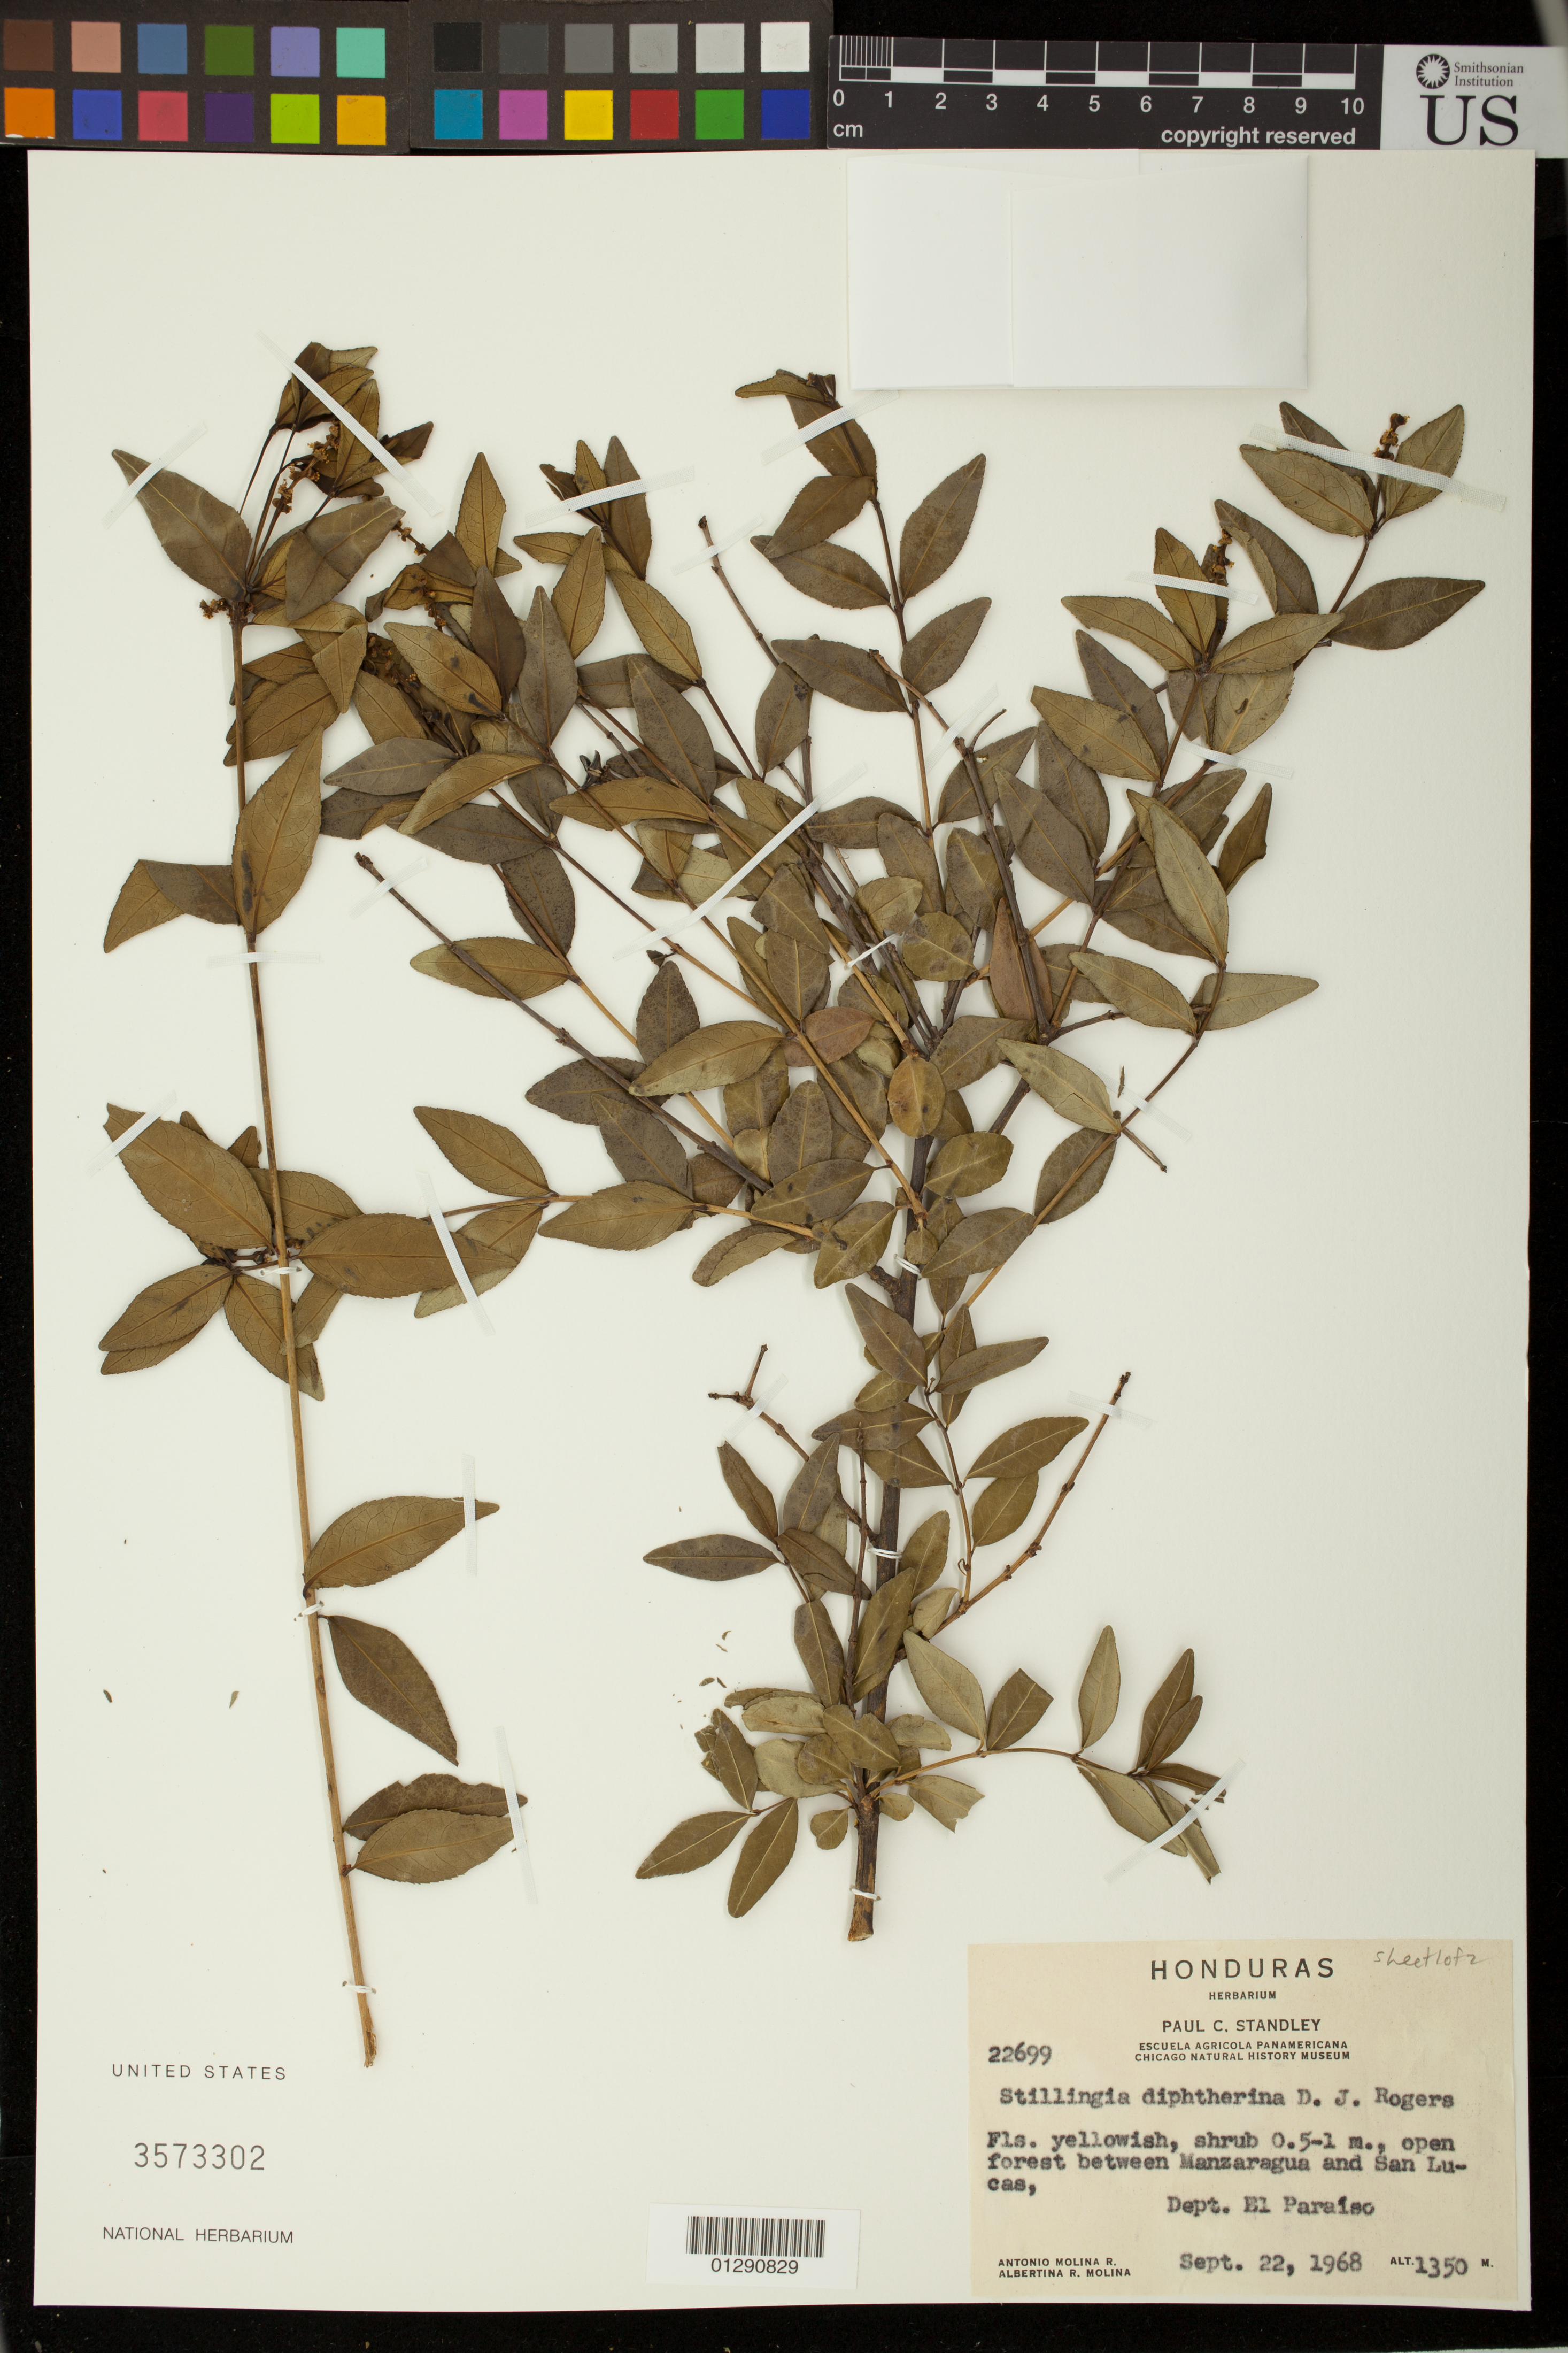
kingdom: Plantae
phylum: Tracheophyta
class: Magnoliopsida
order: Malpighiales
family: Euphorbiaceae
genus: Stillingia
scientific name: Stillingia diphtherina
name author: D.J. Rogers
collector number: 22699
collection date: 1968-09-22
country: Honduras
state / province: El Paraíso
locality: Open forest between Manzaragua and San Lucas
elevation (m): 1350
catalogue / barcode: US 3573302